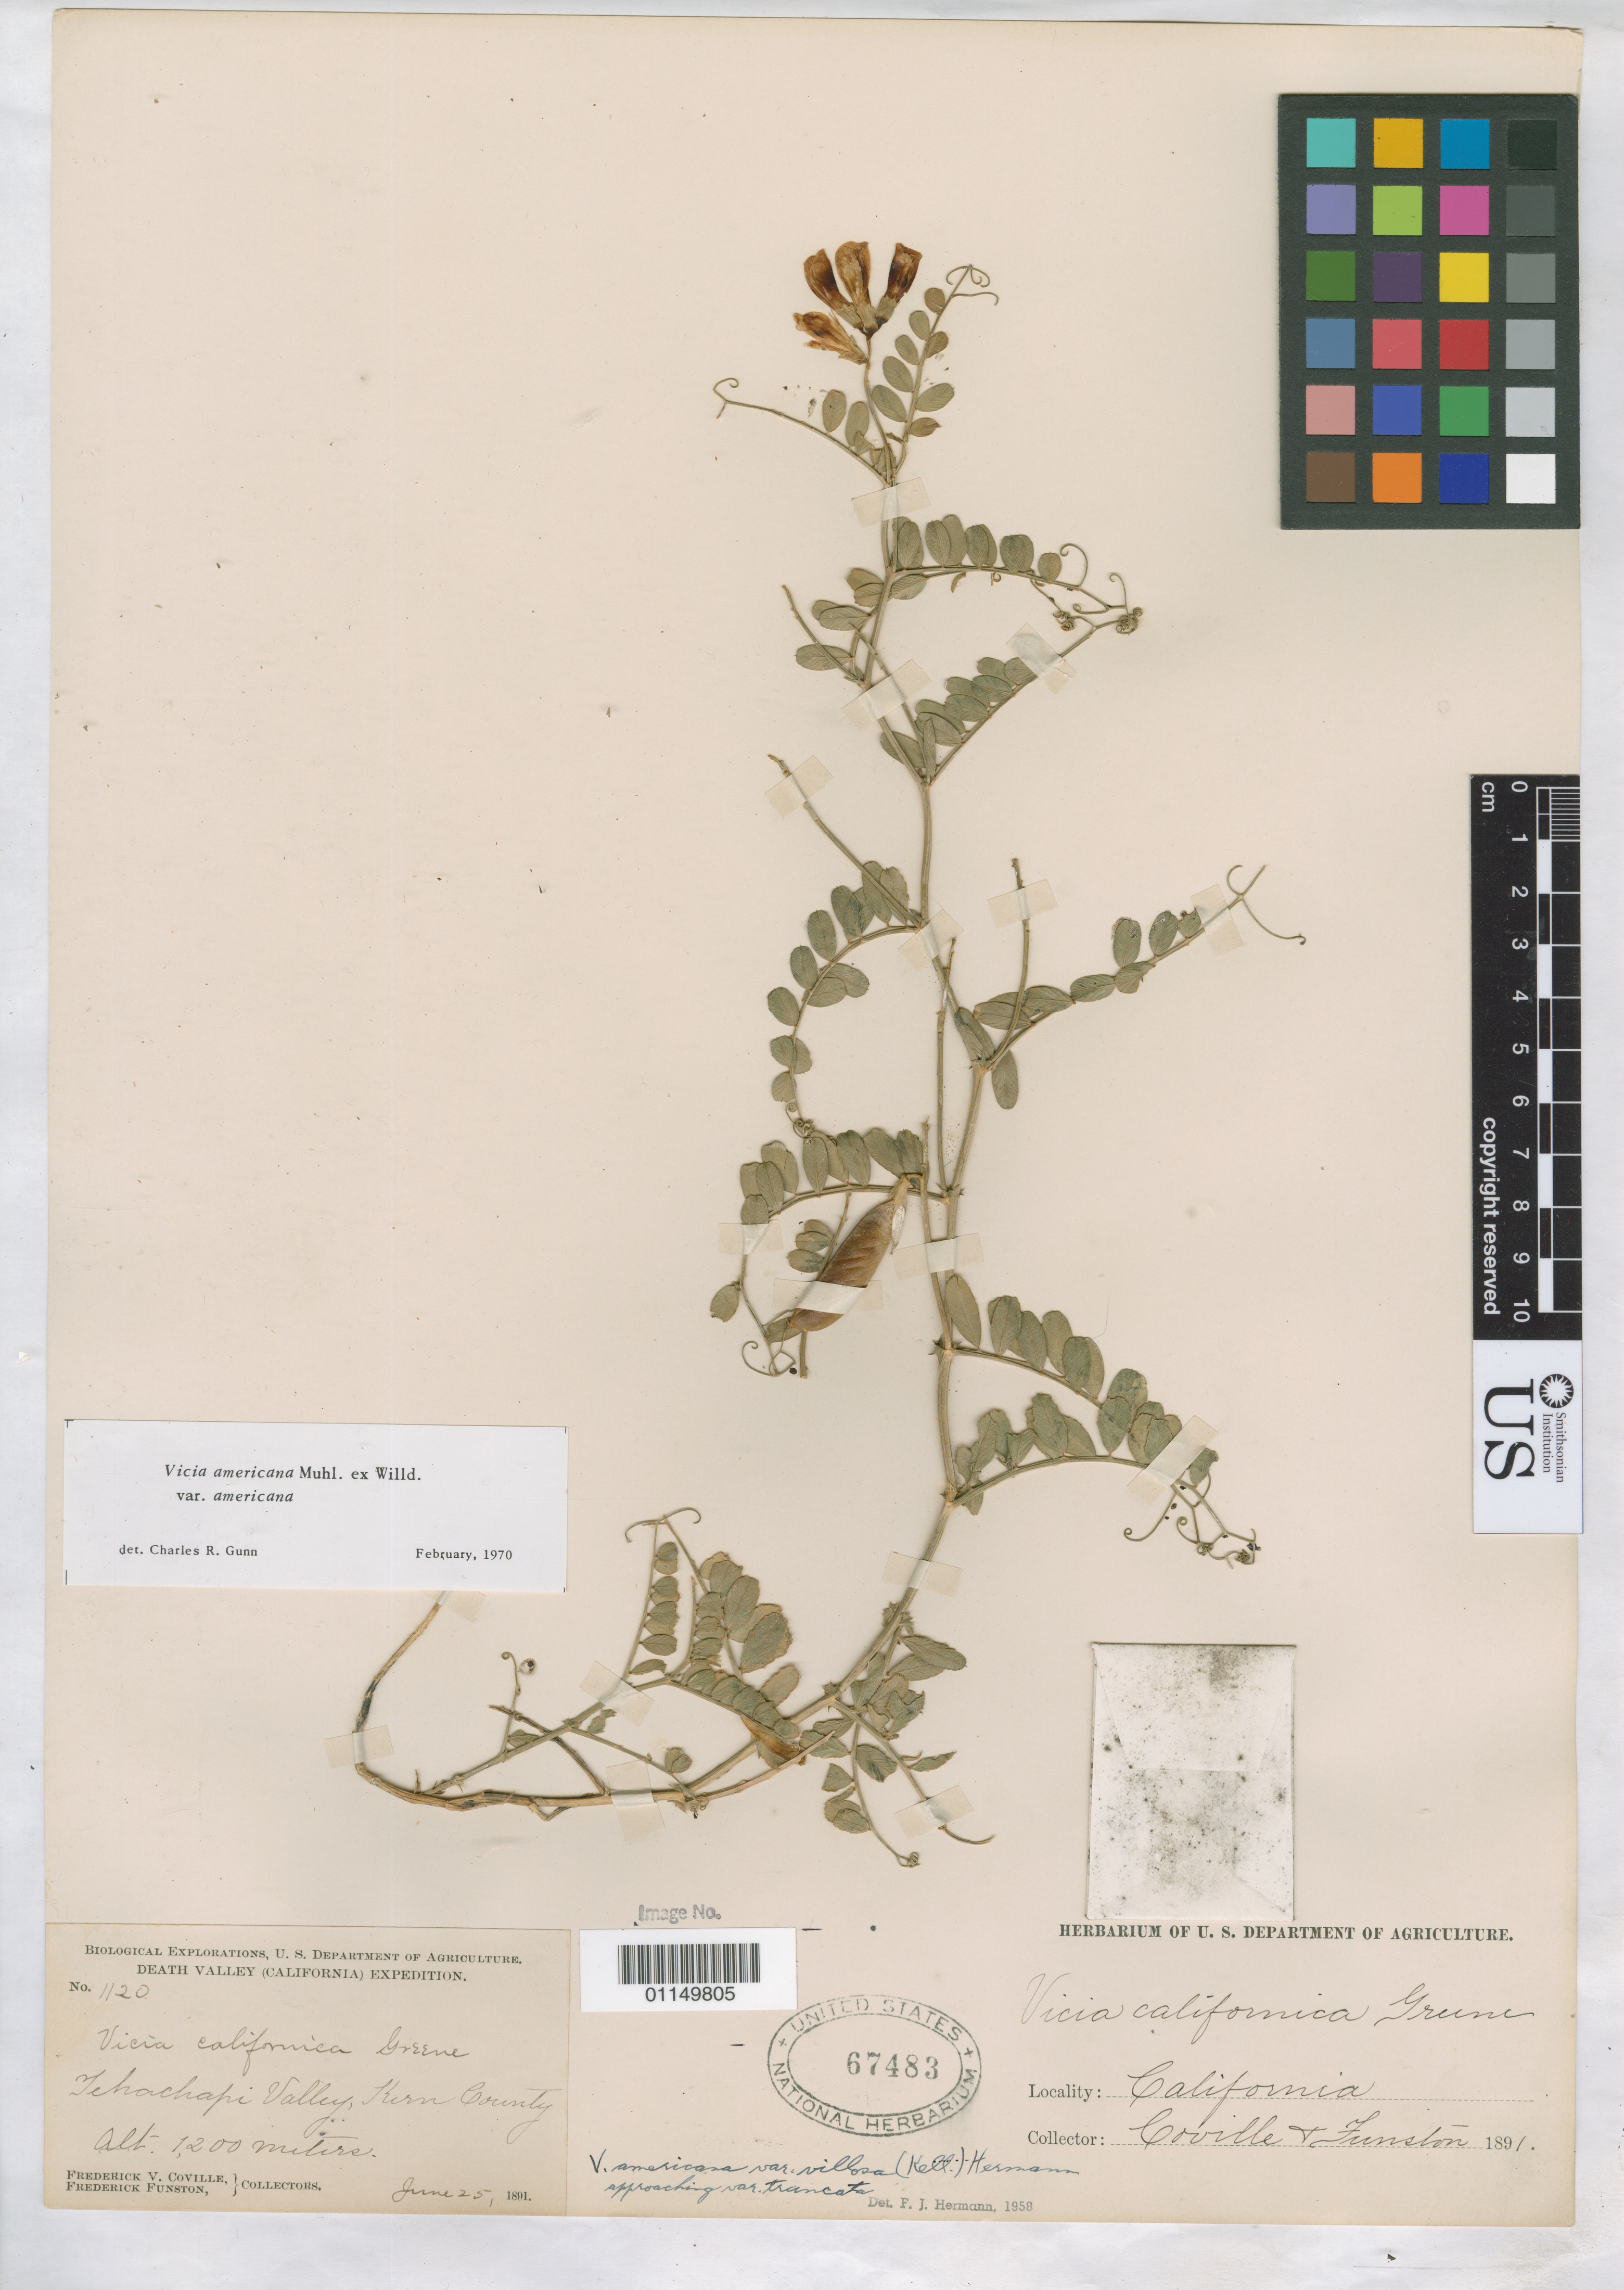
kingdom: Plantae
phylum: Tracheophyta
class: Magnoliopsida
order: Fabales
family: Fabaceae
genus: Vicia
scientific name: Vicia americana var. americana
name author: Muhl. ex Willd.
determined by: Gunn, C. R.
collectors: F. V. Coville & F. Funston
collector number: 1120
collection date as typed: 25 Jun 1891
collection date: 1891-06-25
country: United States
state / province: California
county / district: Kern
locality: Tehachapi Valley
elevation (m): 1200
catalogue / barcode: US 67483